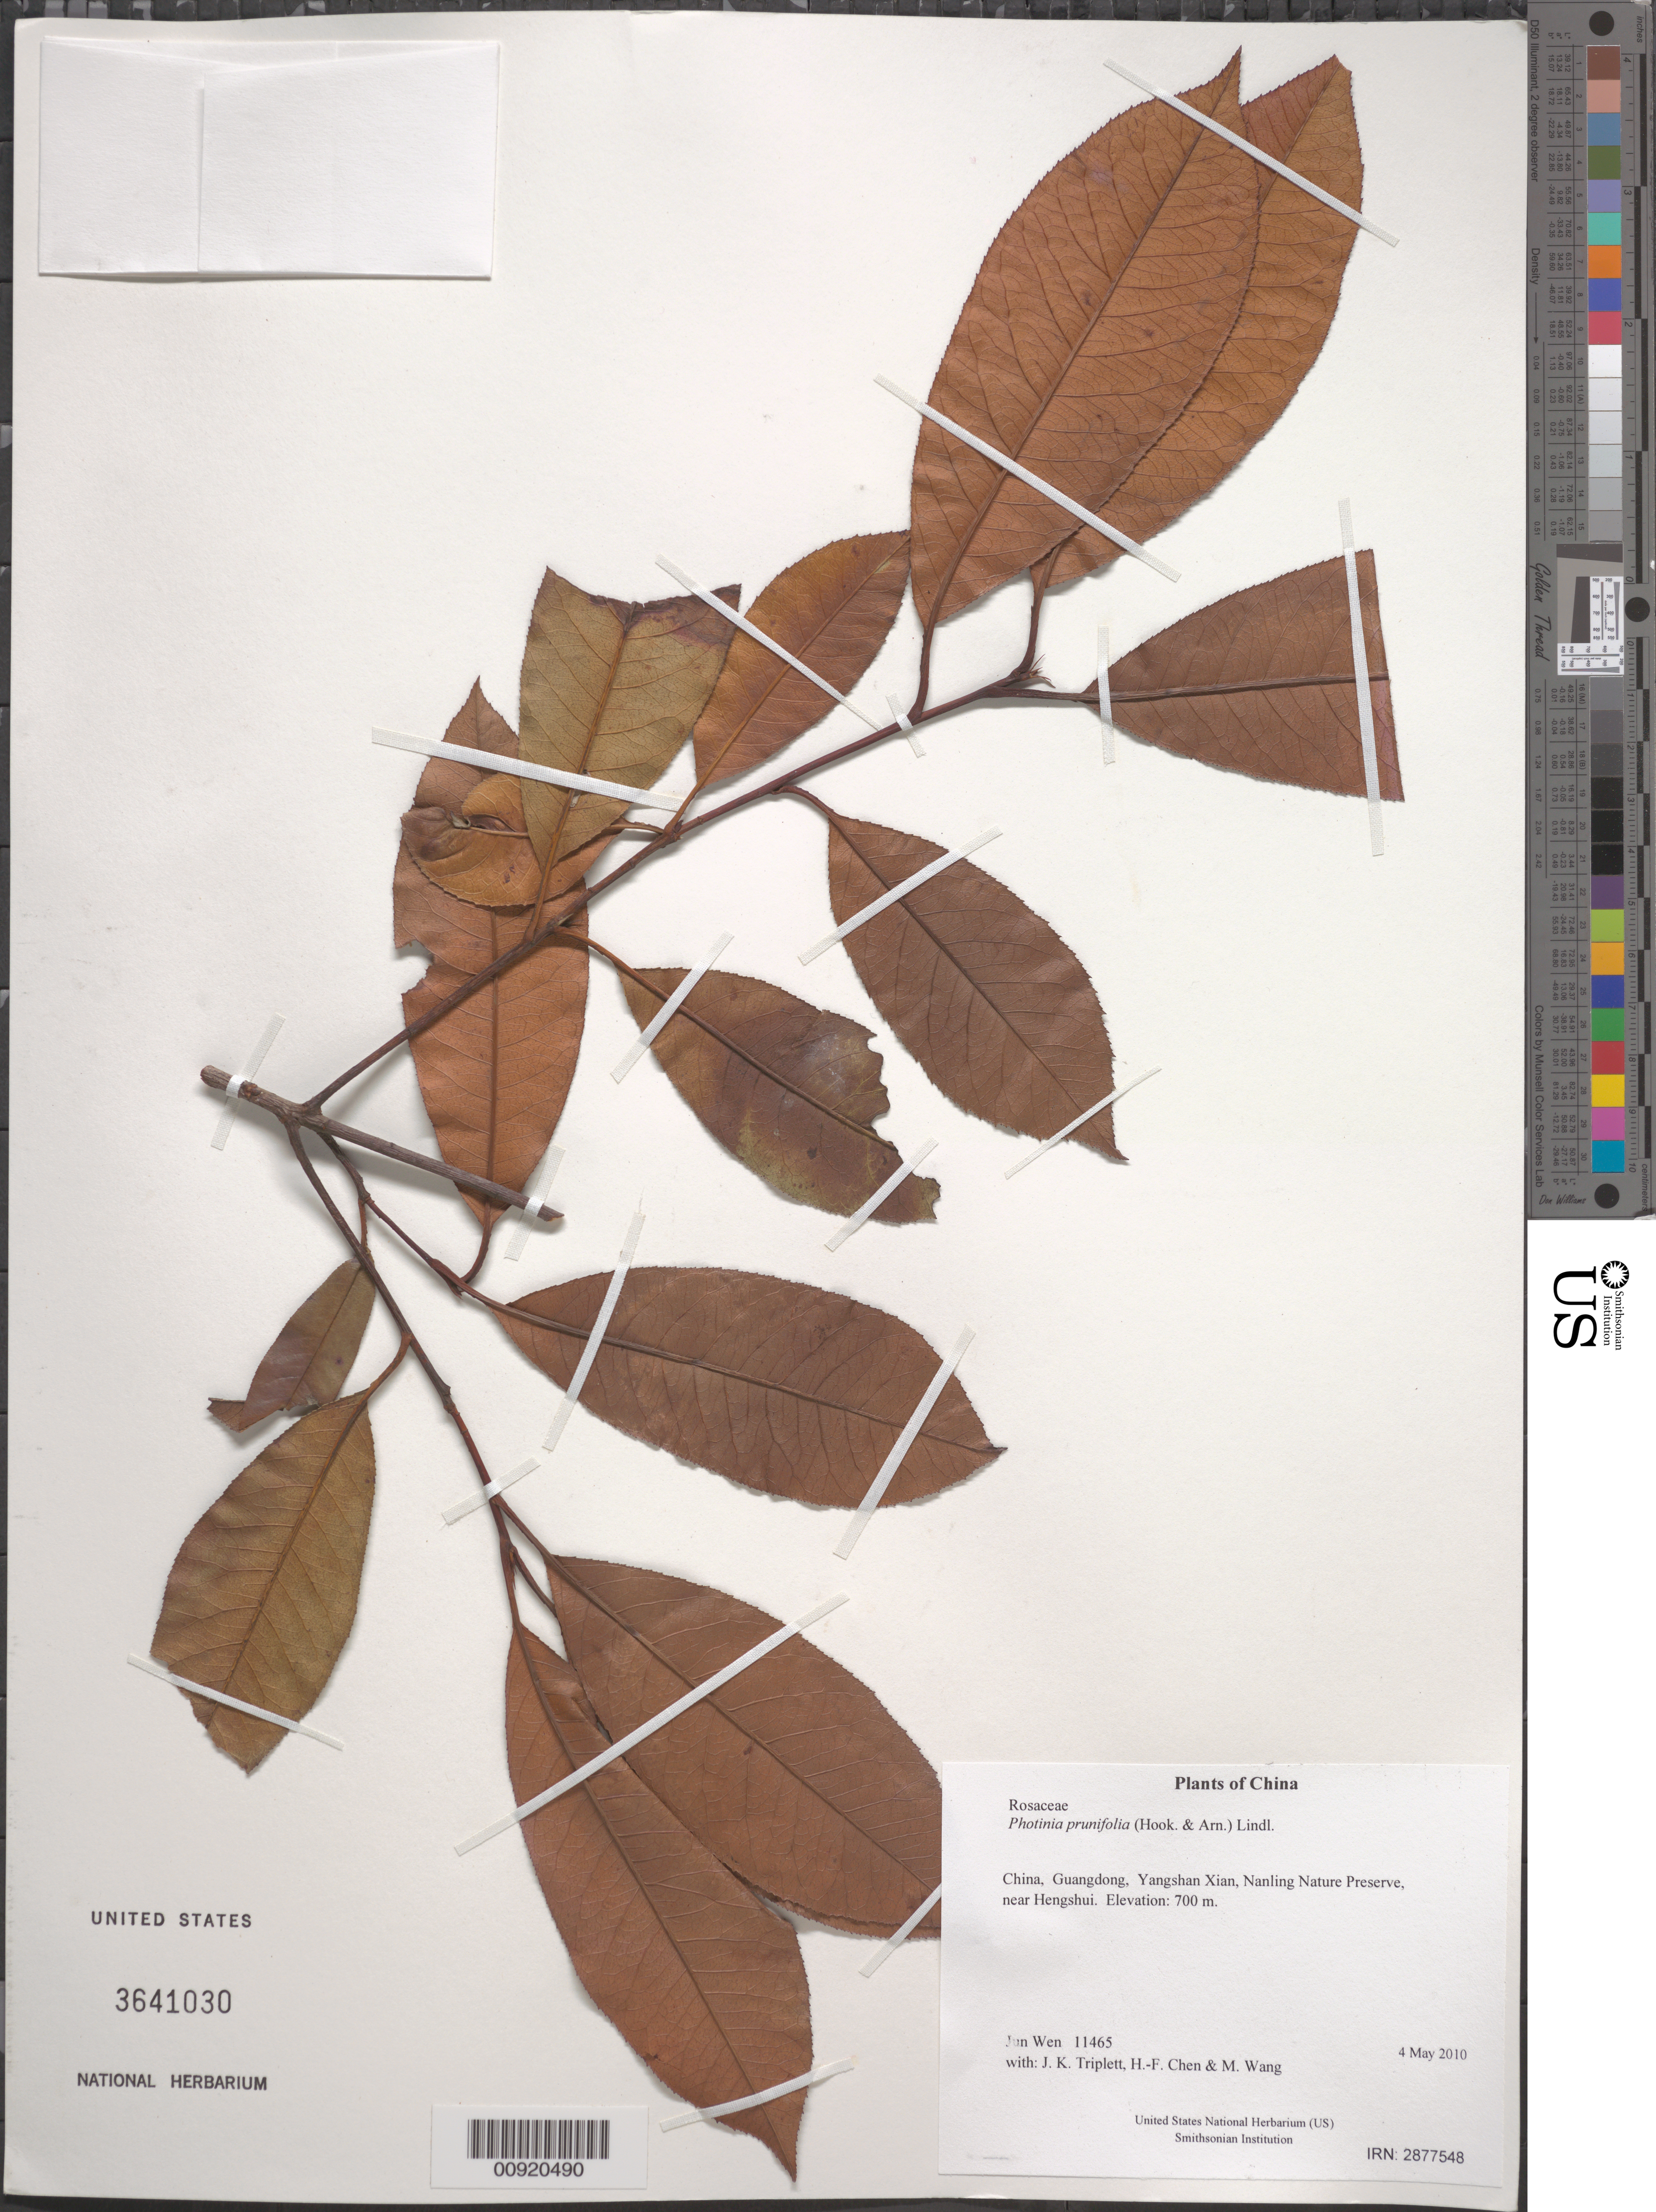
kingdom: Plantae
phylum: Tracheophyta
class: Magnoliopsida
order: Rosales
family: Rosaceae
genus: Photinia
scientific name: Photinia prunifolia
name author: (Hook. & Arn.) Lindl.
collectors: J. Wen, J. K. Triplett, H.-F. Chen & M. Wang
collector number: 11465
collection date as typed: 4 May 2010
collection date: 2010-05-04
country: China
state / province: Guangdong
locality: Yangshan Xian, Nanling Nature Preserve, near Hengshui.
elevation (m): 700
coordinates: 24 51.659 N, 112 53.675 E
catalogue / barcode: US 3641030